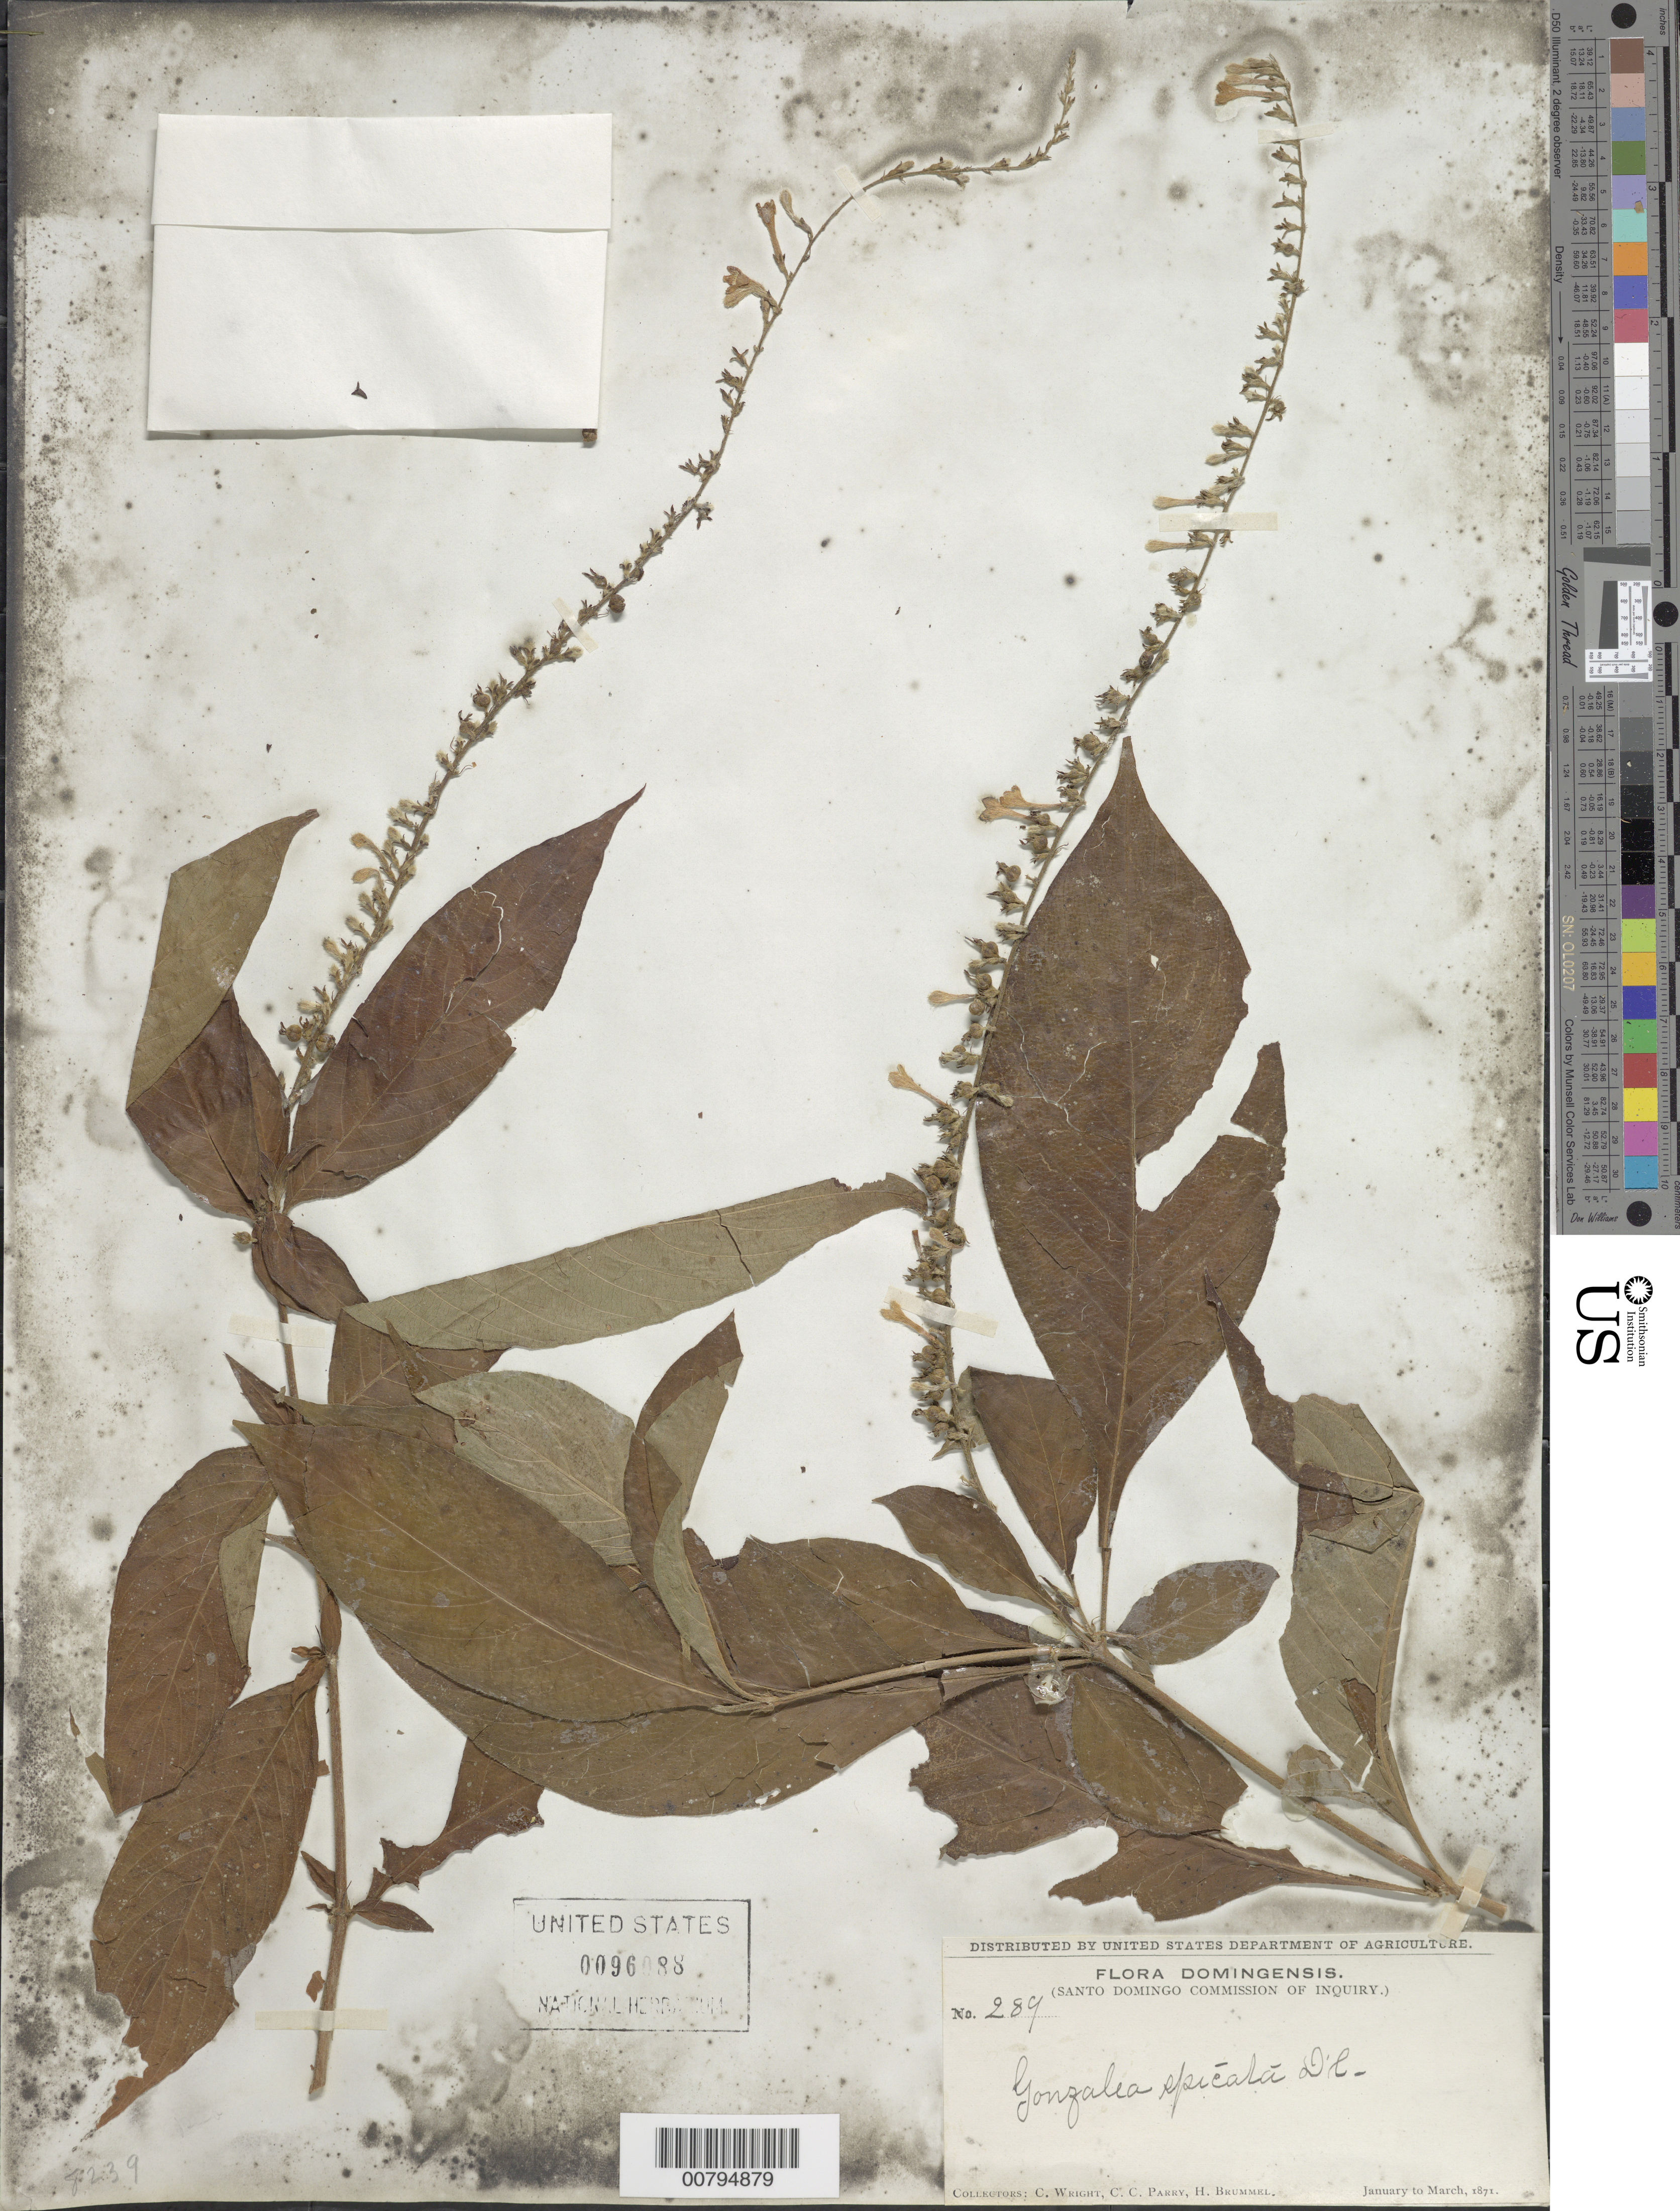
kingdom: Plantae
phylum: Tracheophyta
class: Magnoliopsida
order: Gentianales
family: Rubiaceae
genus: Gonzalagunia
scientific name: Gonzalagunia hirsuta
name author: (Jacq.) K. Schum.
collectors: C. Wright, C. C. Parry & H. Brummel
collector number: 289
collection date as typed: Jan 1871 to -- Mar 1871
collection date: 1871-01/1871-03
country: Dominican Republic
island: Hispaniola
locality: Domingensis. Santo Domingo.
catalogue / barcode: US 96088